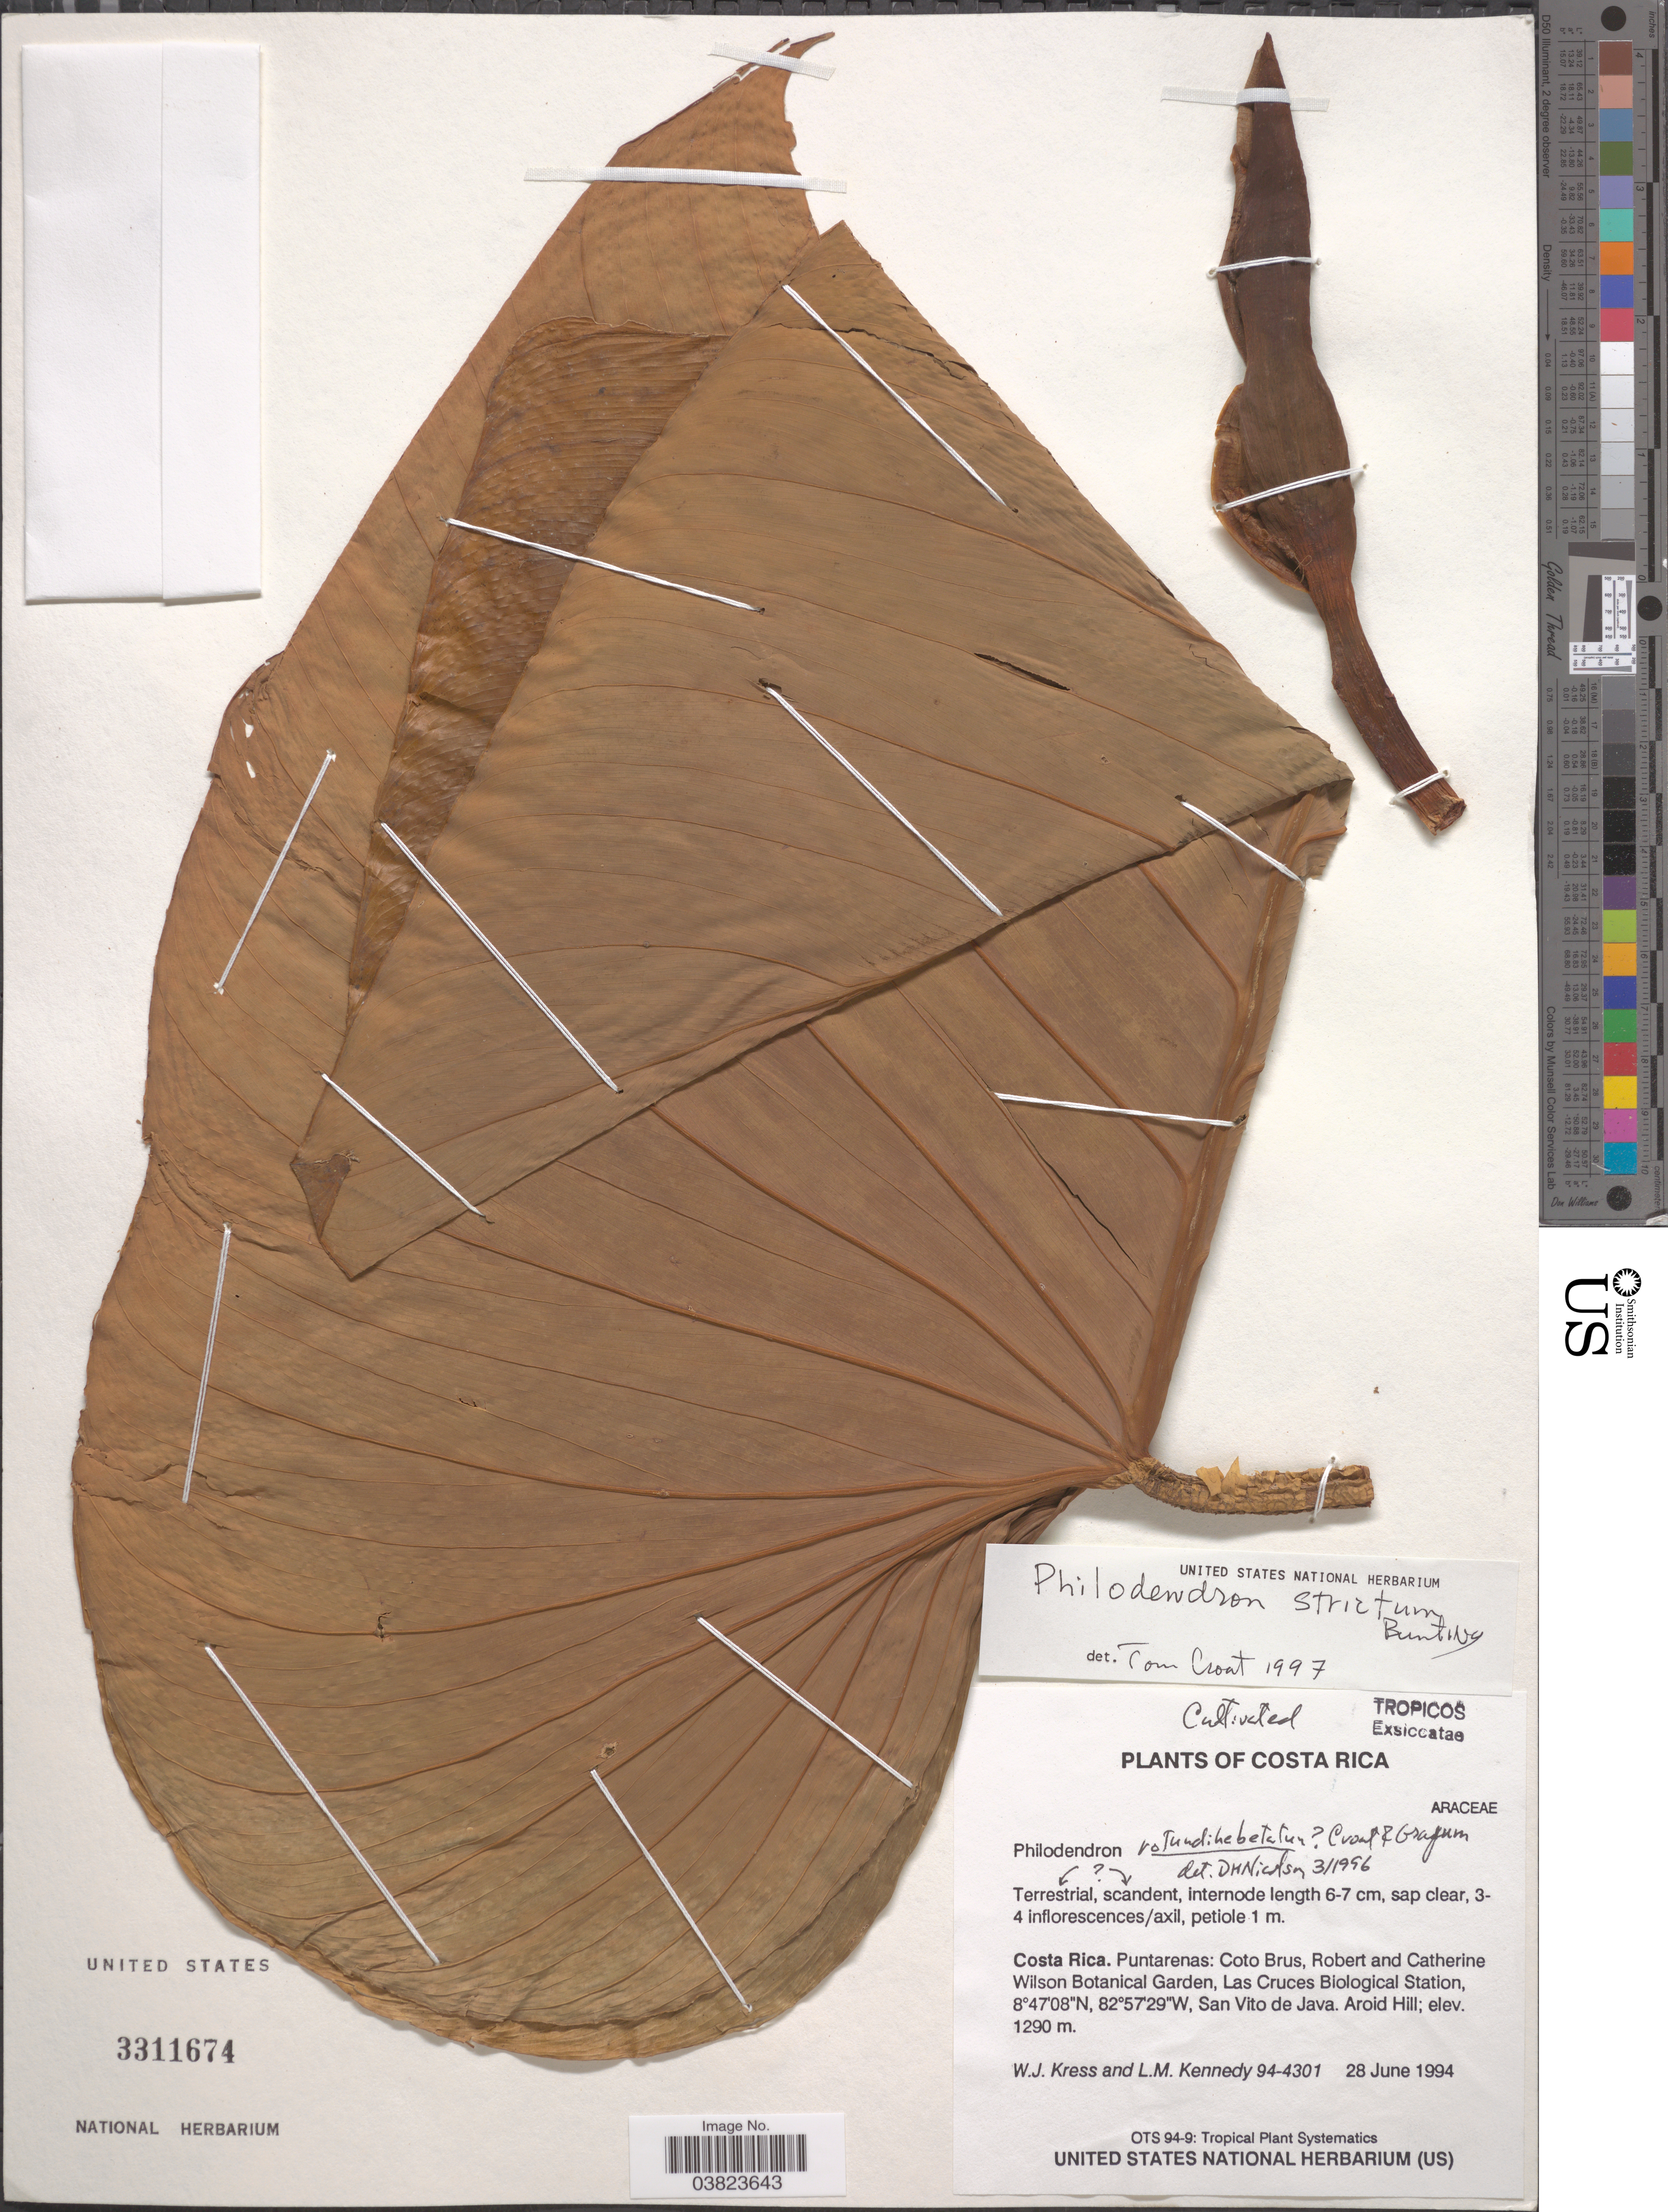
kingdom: Plantae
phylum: Tracheophyta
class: Liliopsida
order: Alismatales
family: Araceae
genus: Philodendron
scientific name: Philodendron strictum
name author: G.S. Bunting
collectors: W. J. Kress & L. M. Kennedy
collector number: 94-4301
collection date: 1994-06-28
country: Costa Rica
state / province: Puntarenas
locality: Coto Brus, Robert and Catherine Wilson Botanical Garden, Las Cruces Biological Station, San Vito de Java. Aroid Hill.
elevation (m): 1290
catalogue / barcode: US 3311674